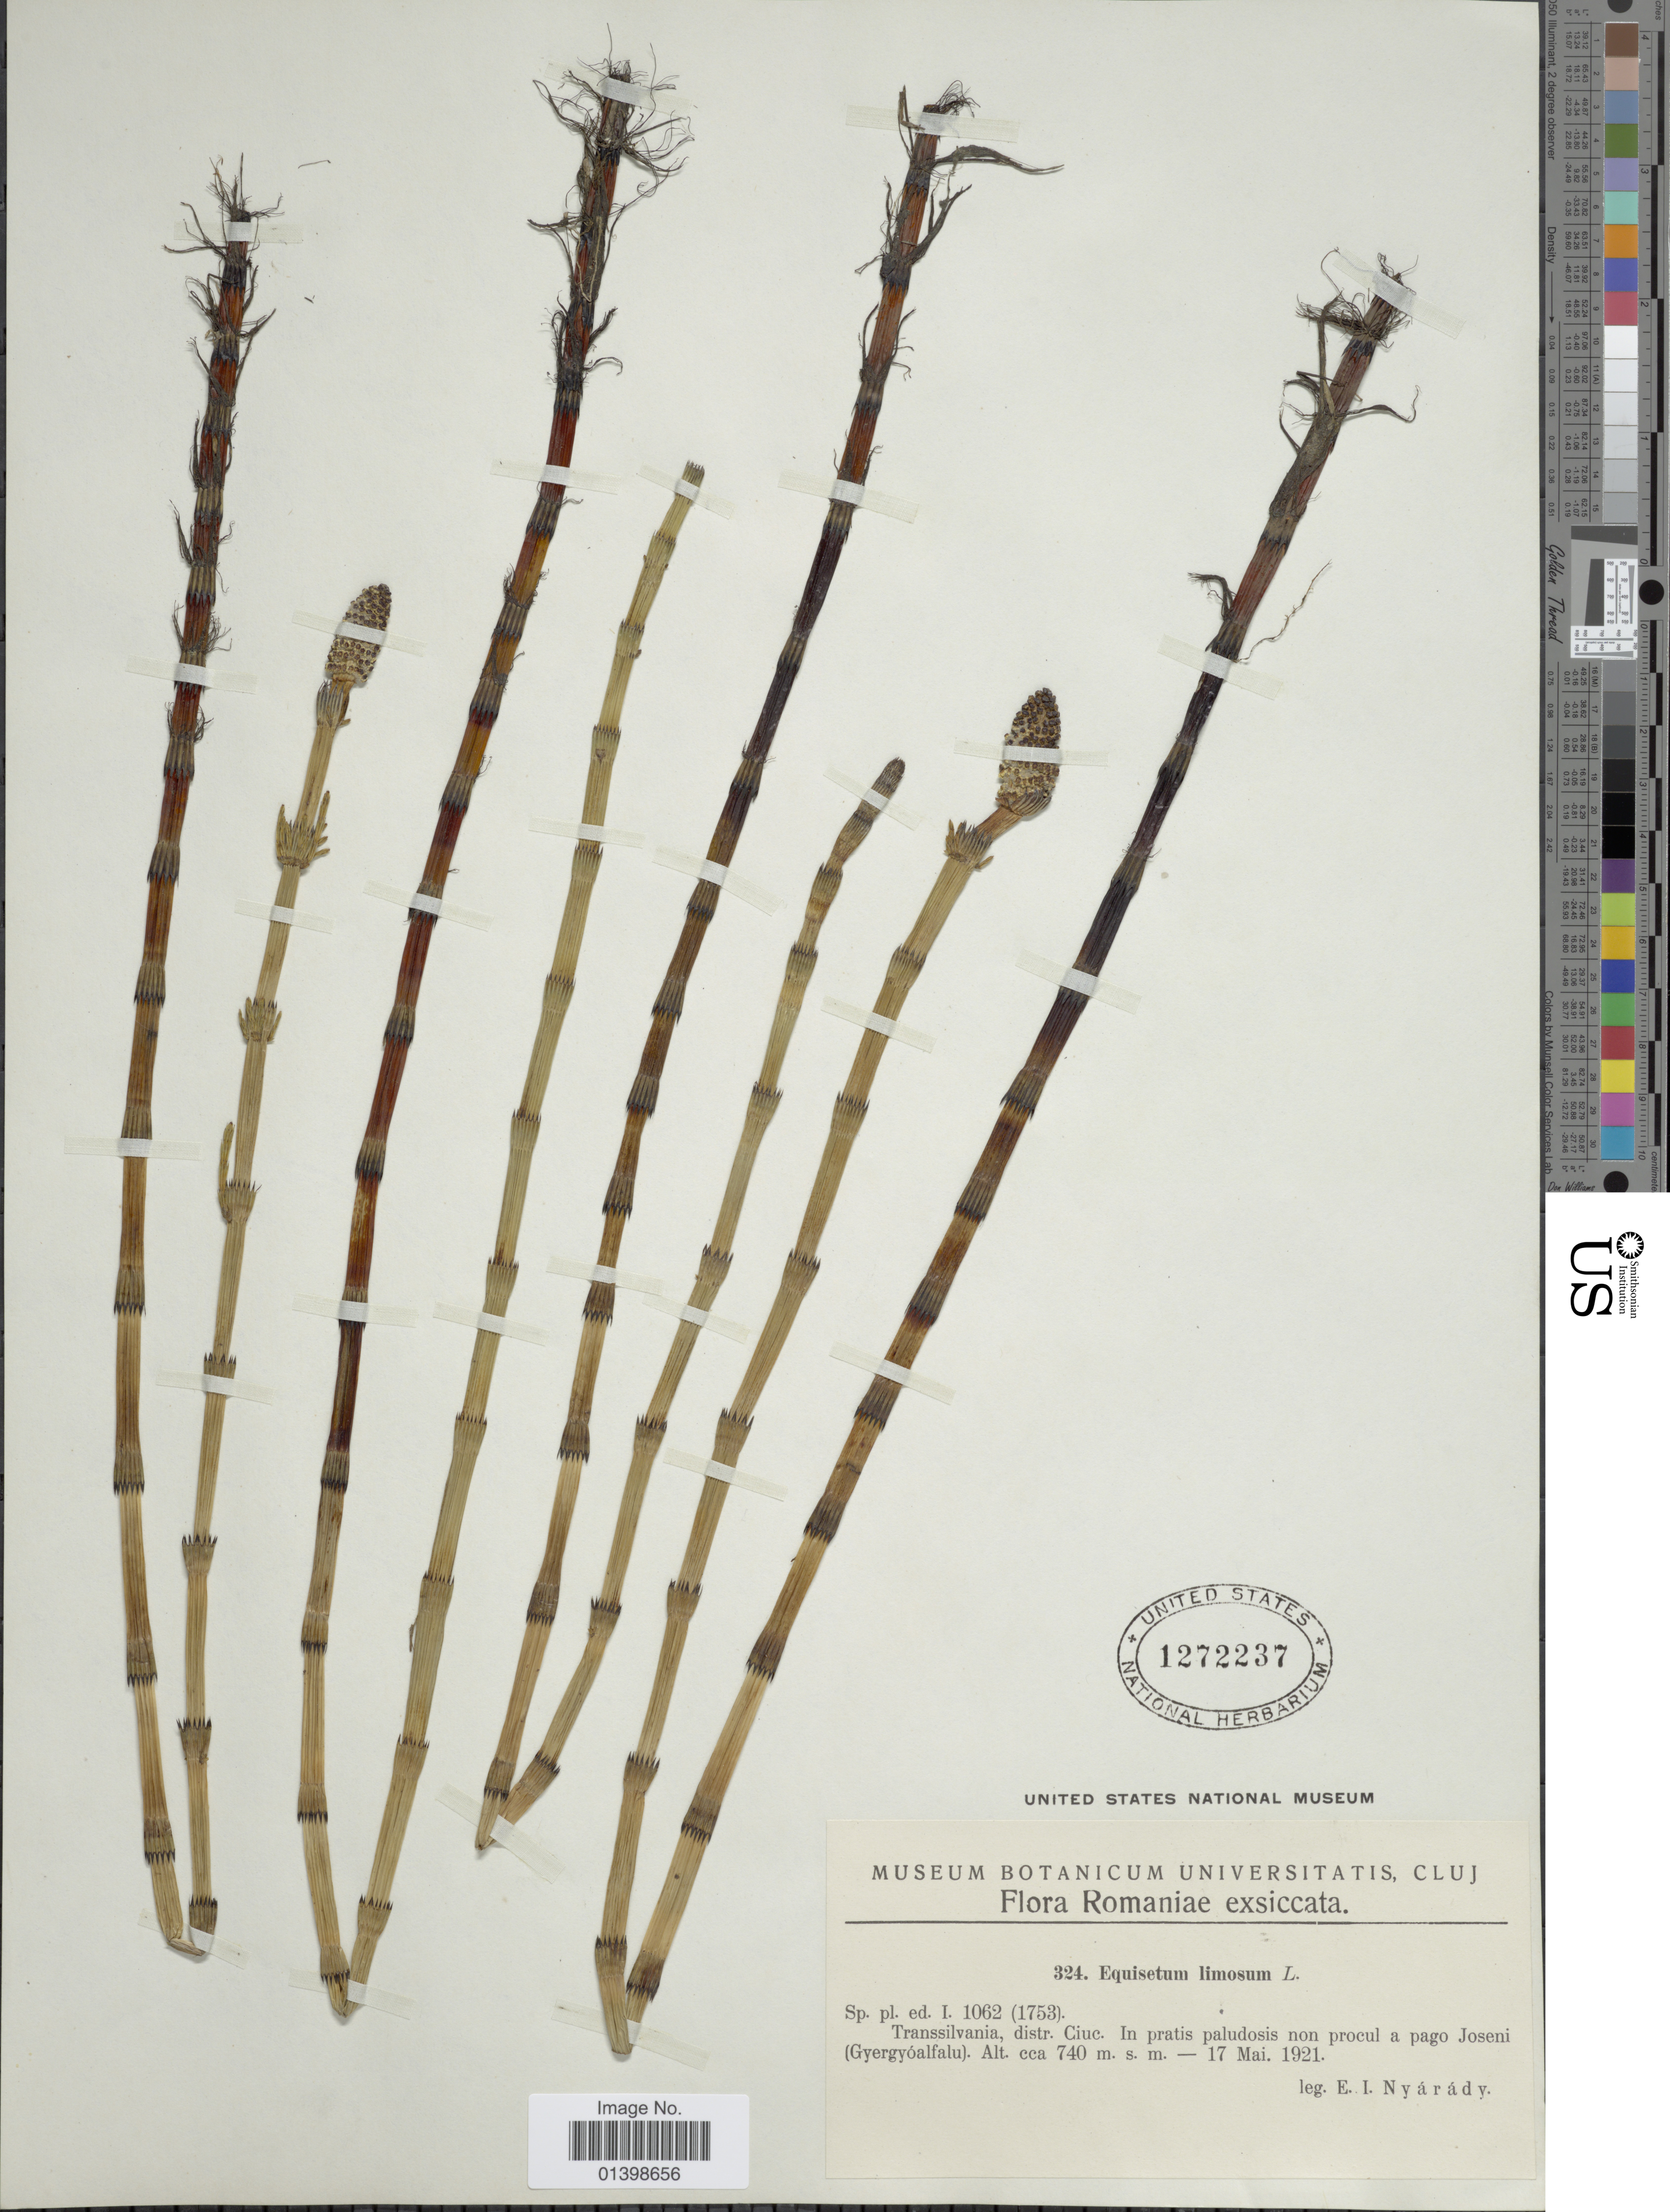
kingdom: Plantae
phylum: Tracheophyta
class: Polypodiopsida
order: Equisetales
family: Equisetaceae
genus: Equisetum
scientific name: Equisetum fluviatile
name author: L.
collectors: E. Nyárády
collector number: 324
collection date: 1921-05-17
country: Romania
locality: Transsilvania, distr Ciuc. In pratis paludosis procul a pago Joseni (Gyeróalfalu)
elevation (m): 740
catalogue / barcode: US 1272237